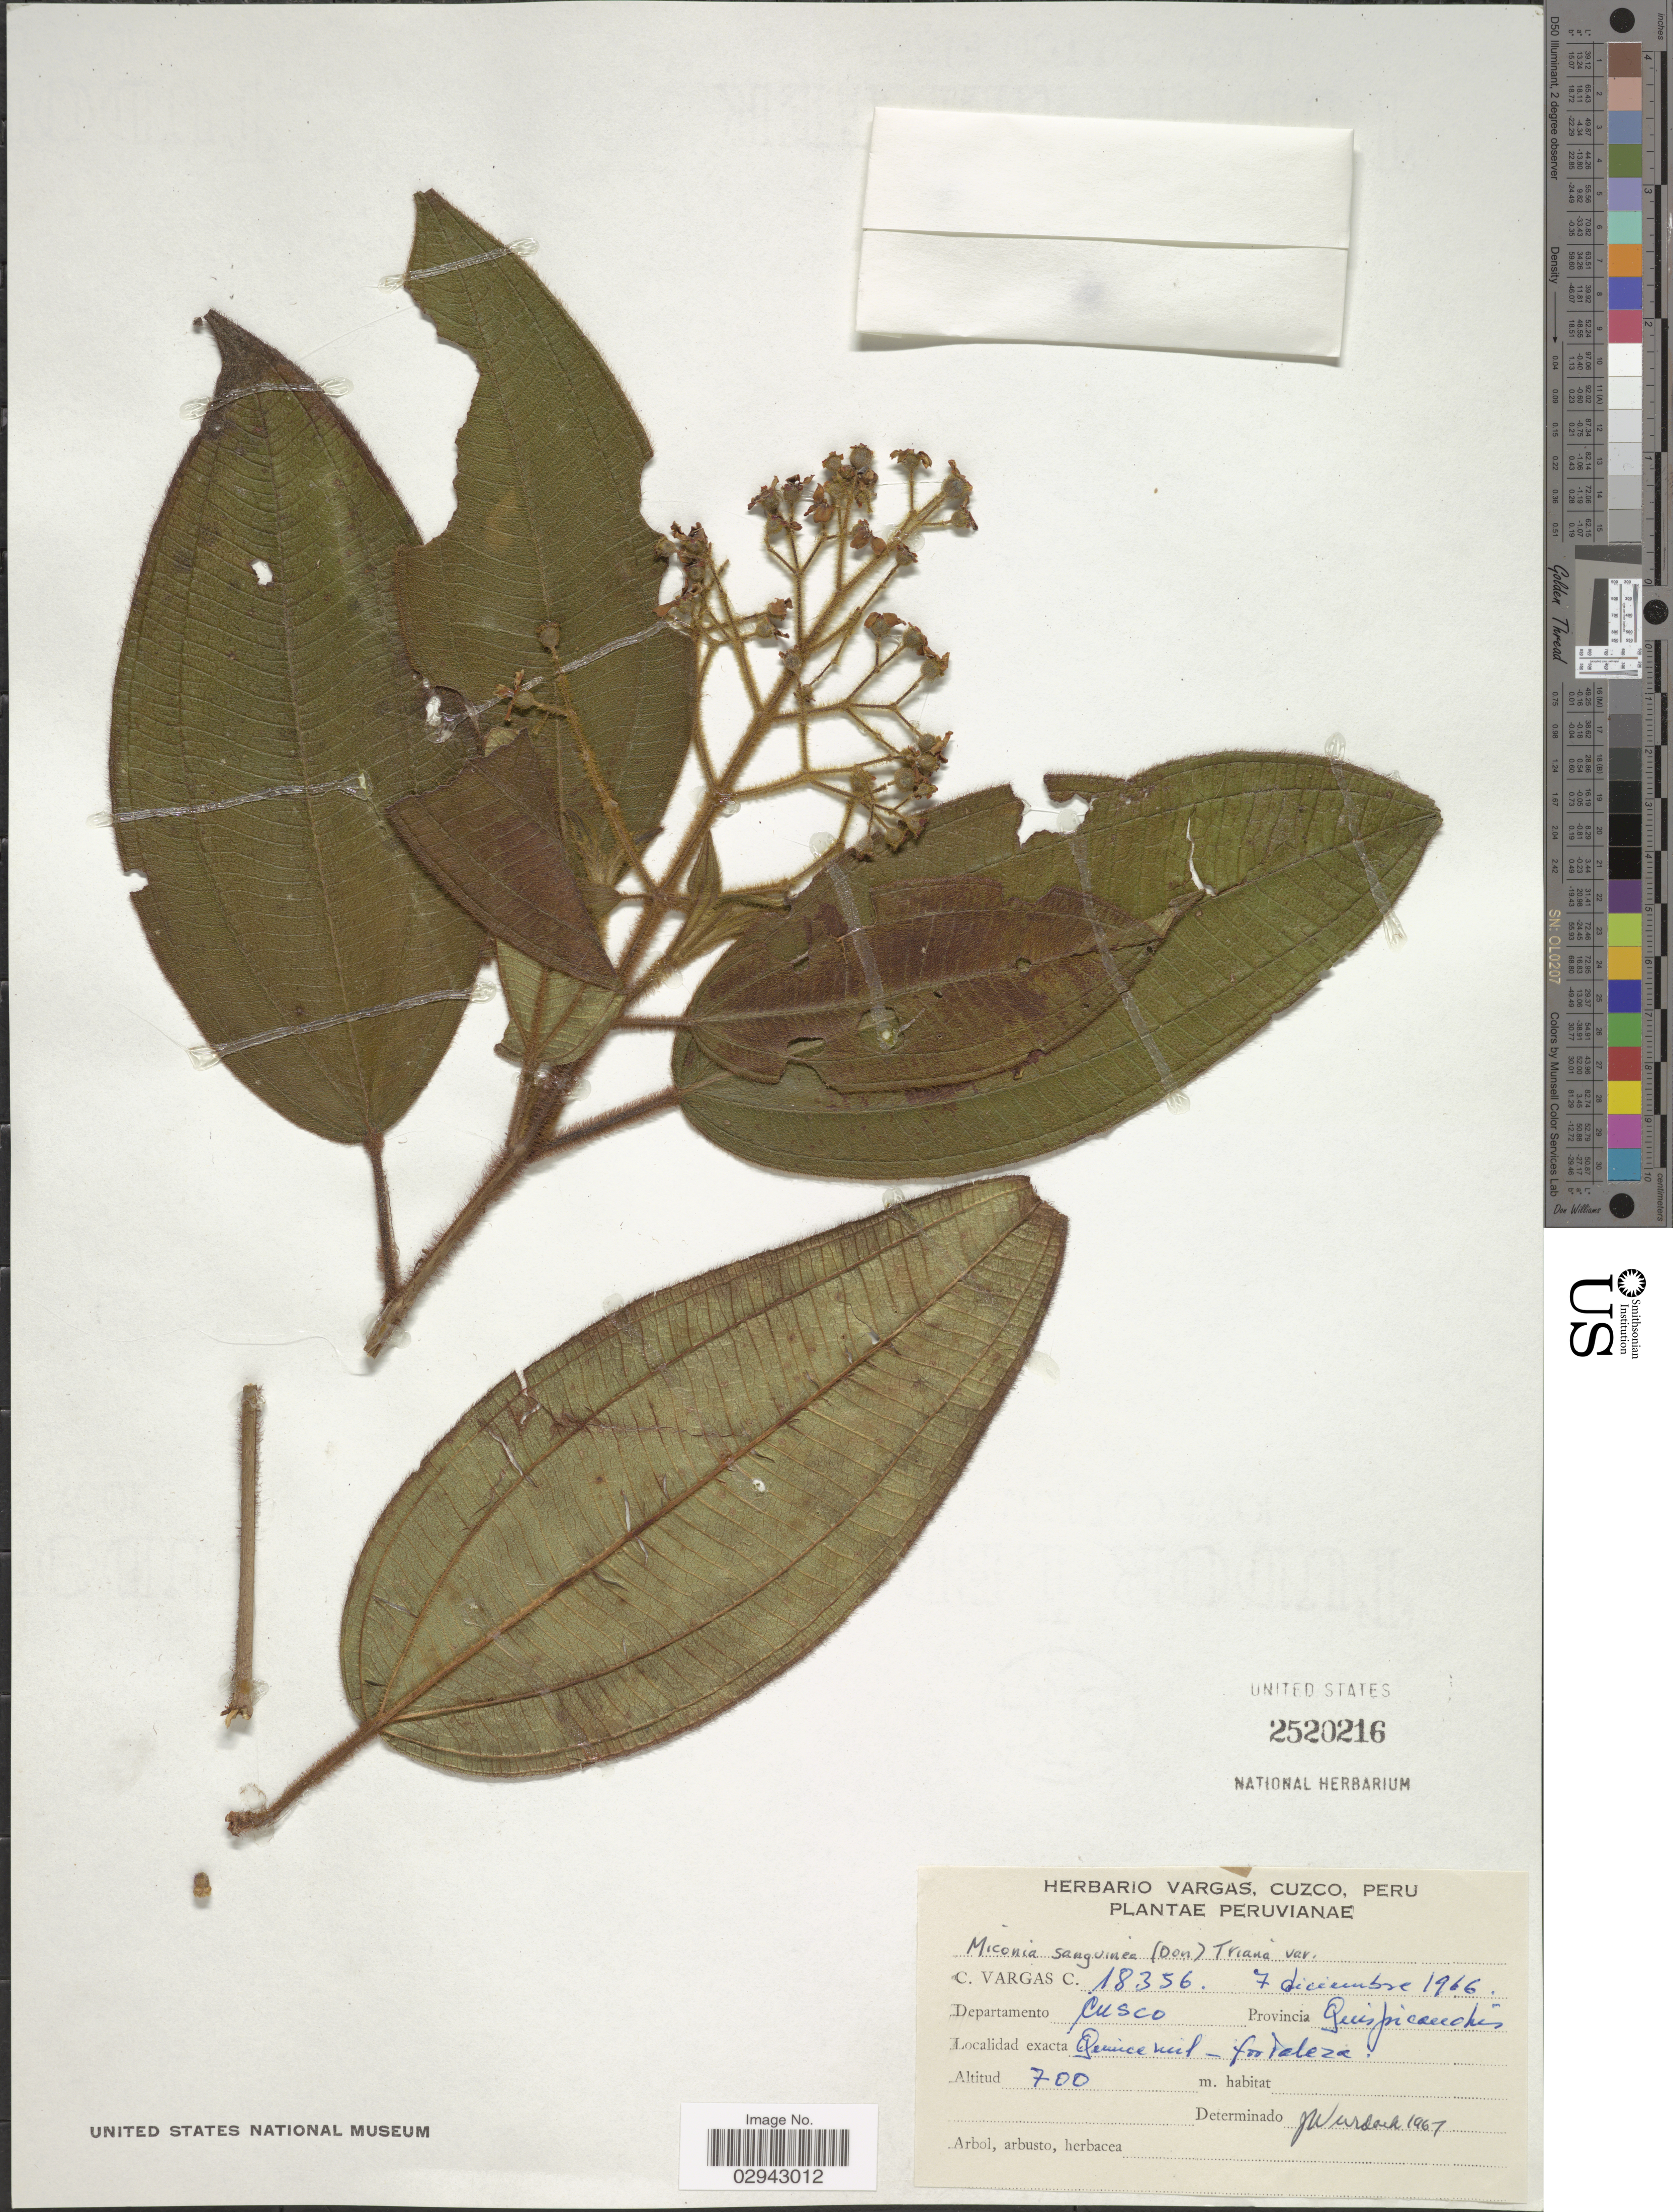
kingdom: Plantae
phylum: Tracheophyta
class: Magnoliopsida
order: Myrtales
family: Melastomataceae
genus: Miconia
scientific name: Miconia sanguinea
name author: (D. Don) Triana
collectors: C. Vargas Calderón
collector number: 18356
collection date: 1966-12-07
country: Peru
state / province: Cusco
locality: Departamento Cusco. Provincia Quispicanchi. Quincemil fortaleza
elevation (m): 700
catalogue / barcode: US 2520216